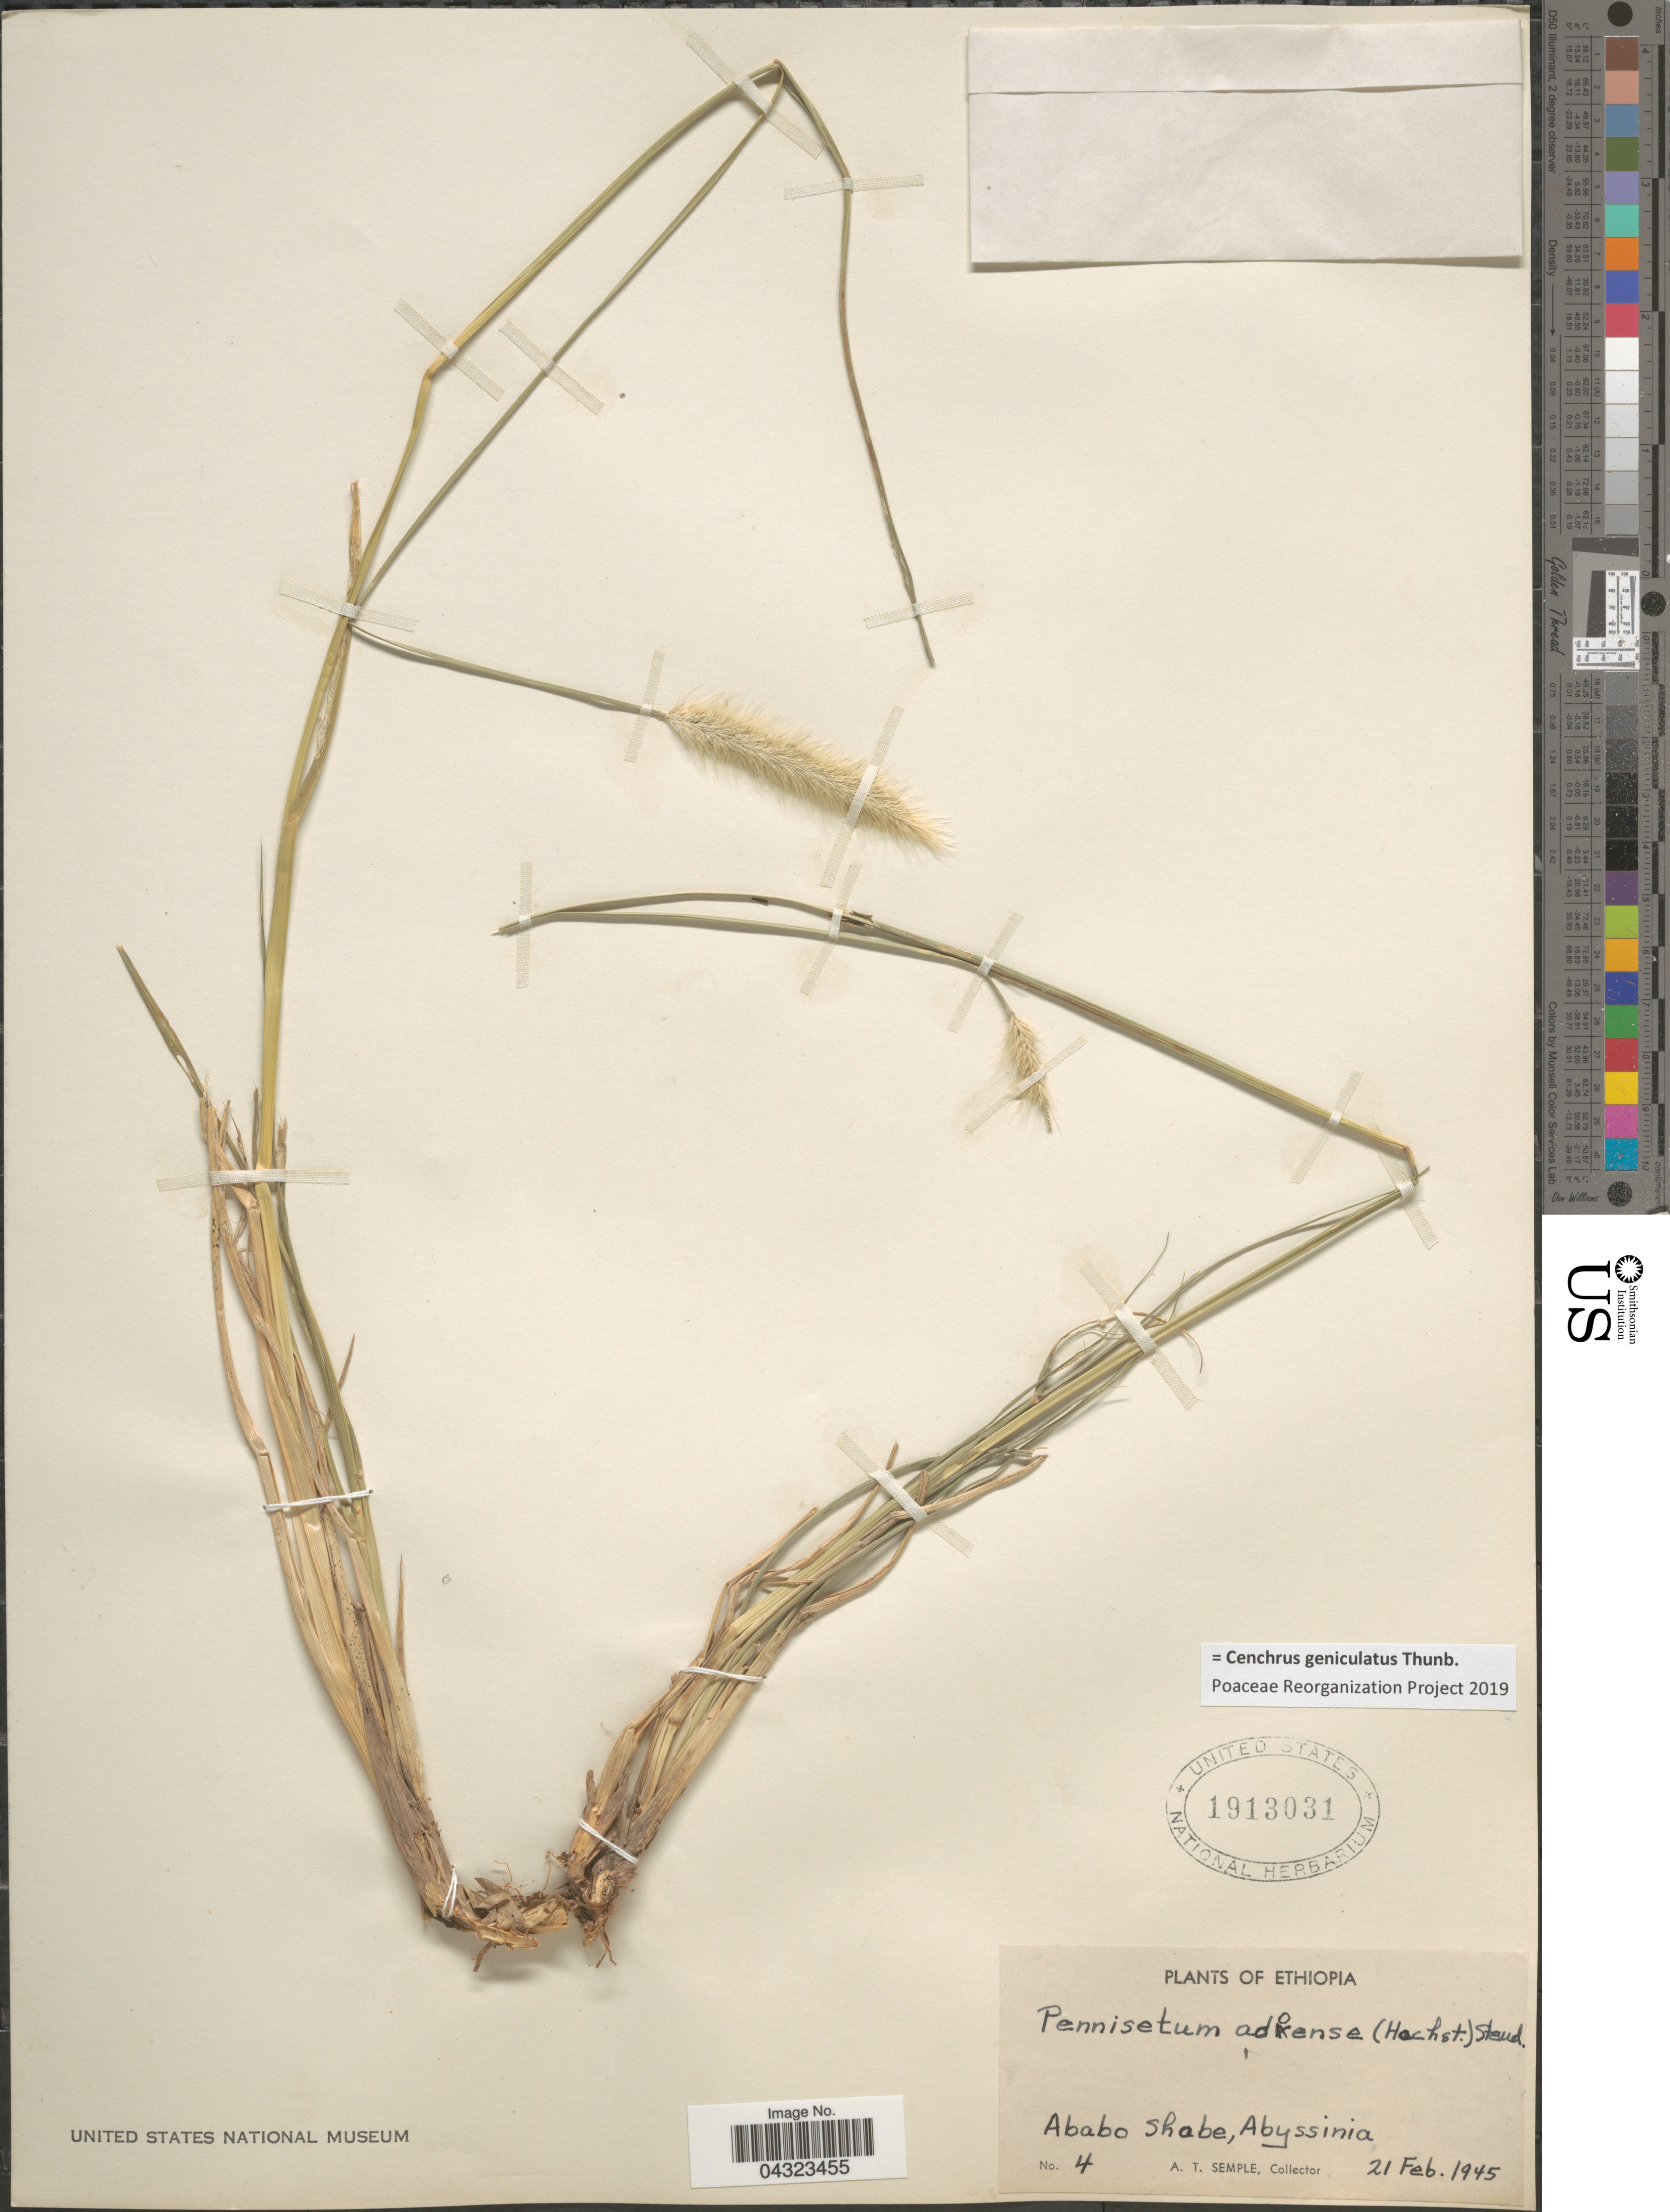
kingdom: Plantae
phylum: Tracheophyta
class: Liliopsida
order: Poales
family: Poaceae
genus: Cenchrus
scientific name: Cenchrus geniculatus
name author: Thunb.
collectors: A. Semple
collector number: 4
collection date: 1945-02-21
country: Ethiopia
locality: Ababo Shabe, Abyssinia.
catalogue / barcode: US 1913031